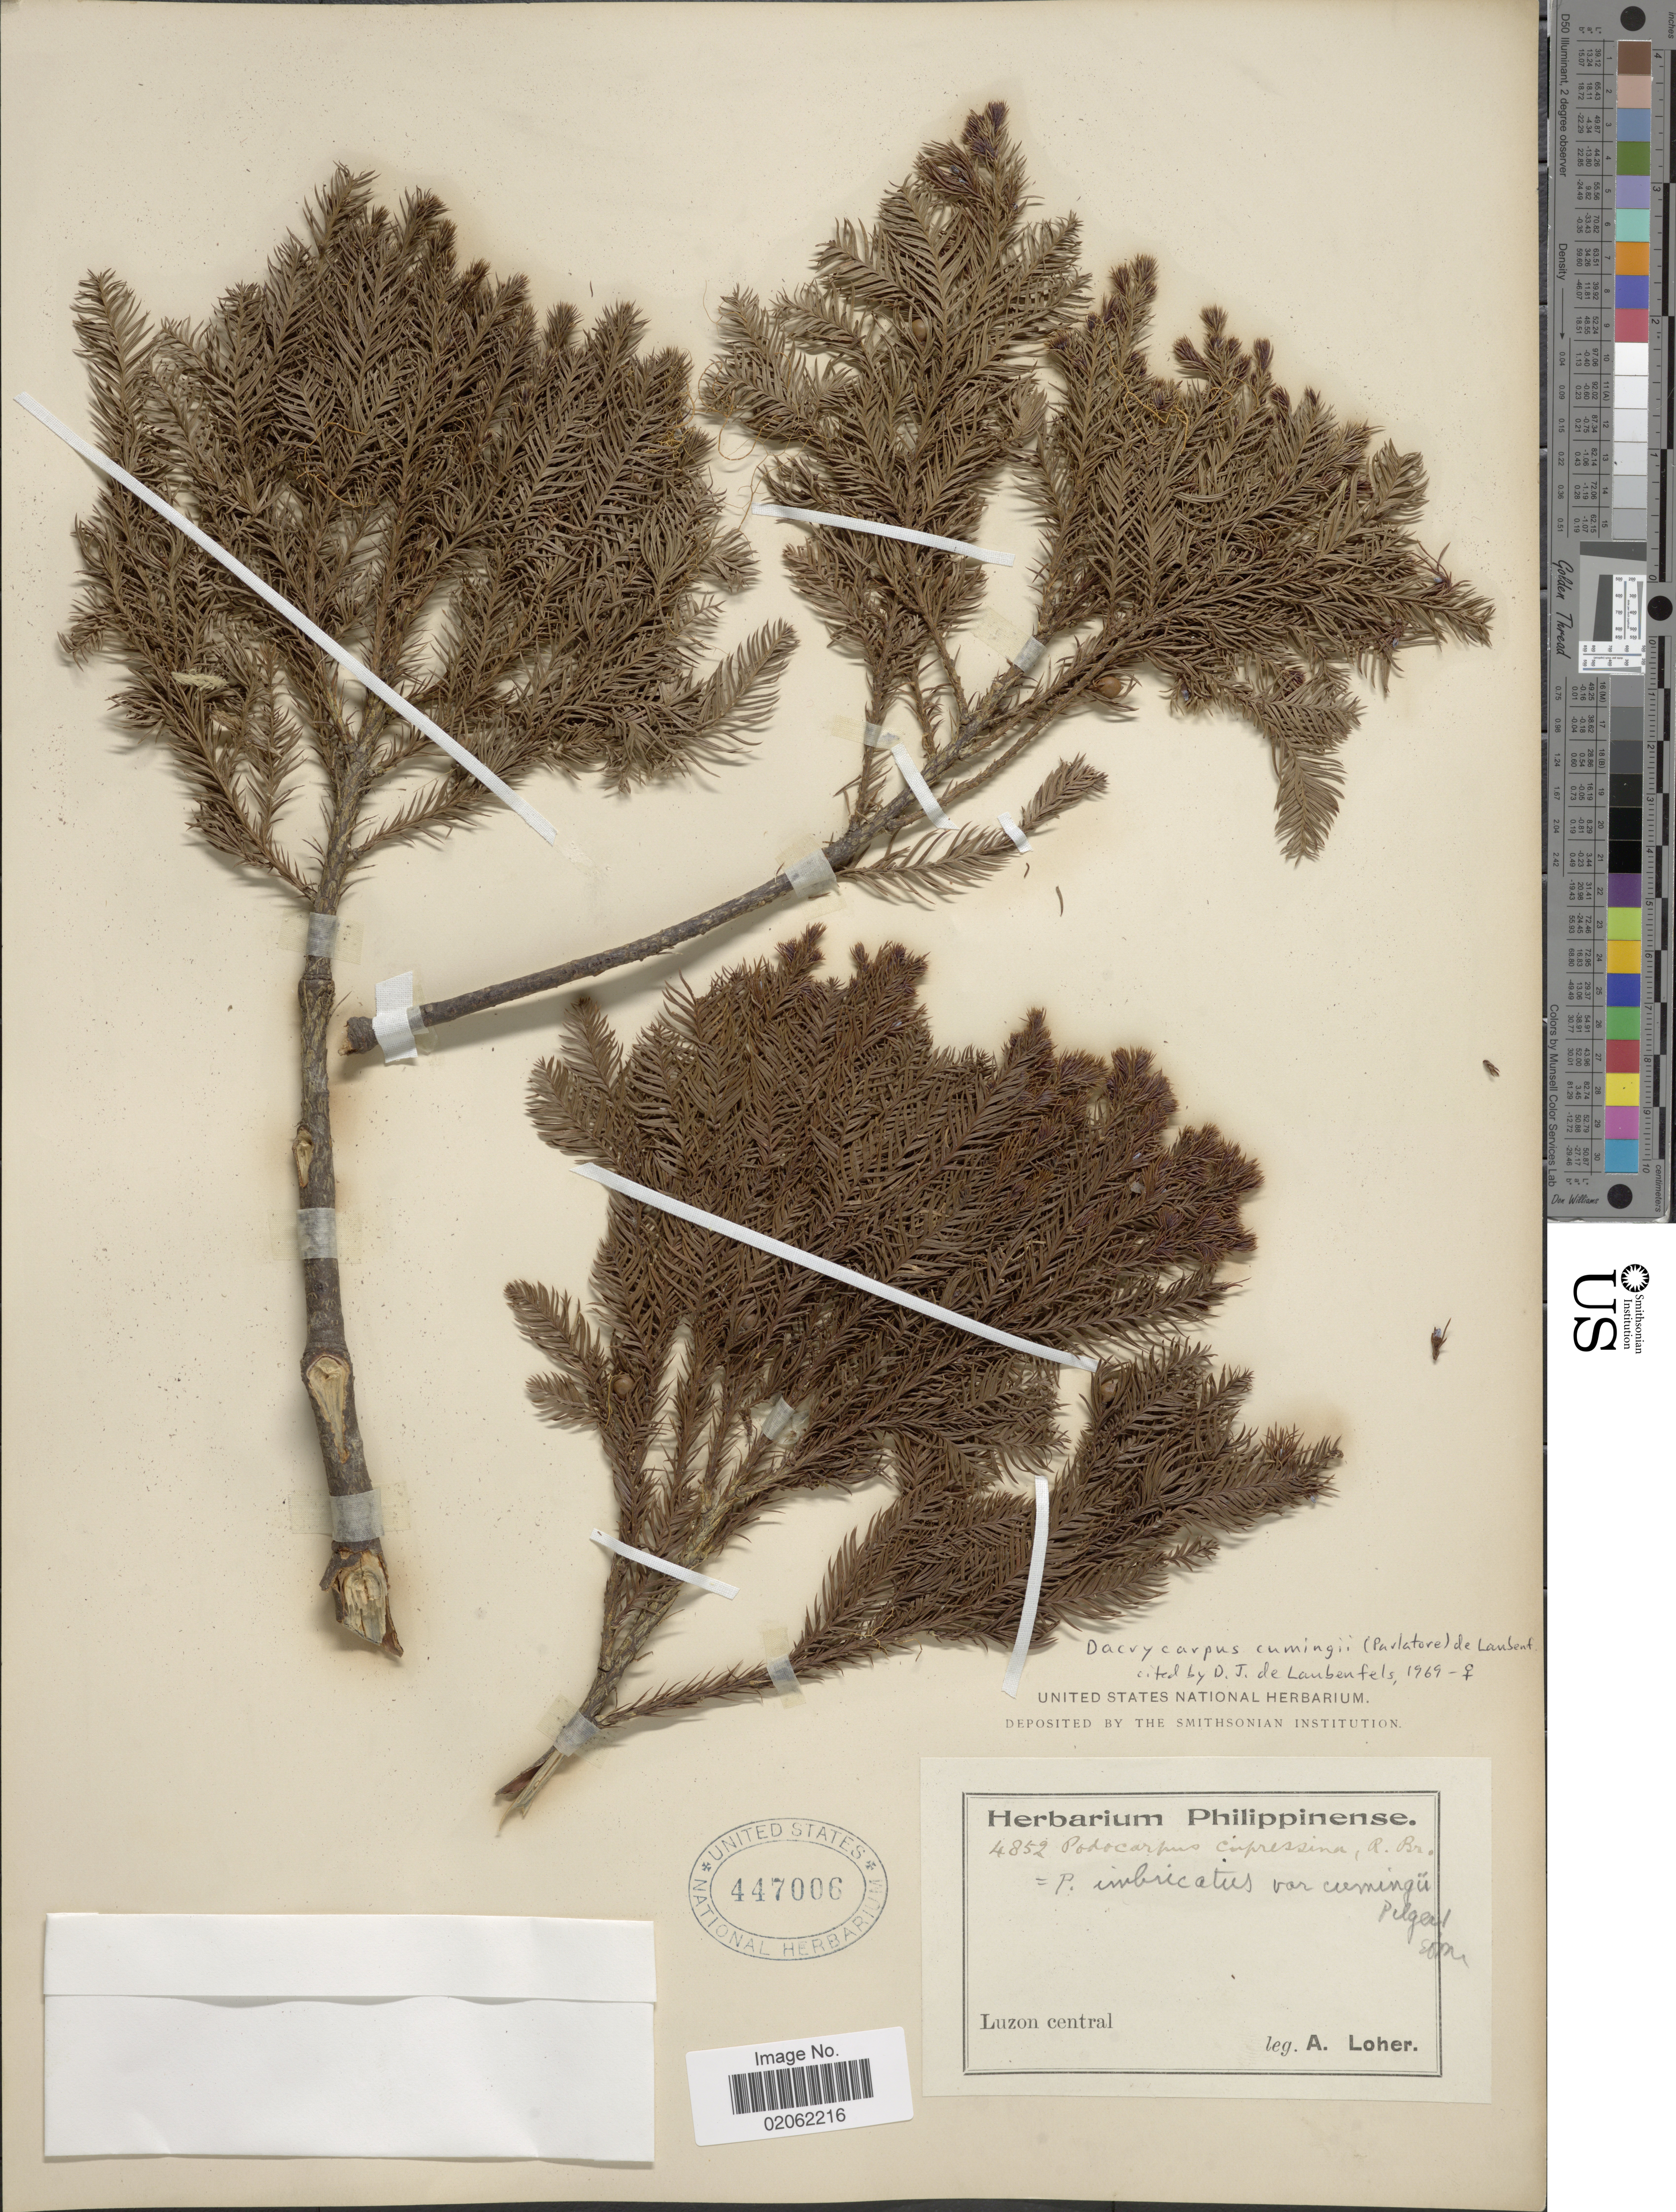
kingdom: Plantae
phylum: Tracheophyta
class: Pinopsida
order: Pinales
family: Podocarpaceae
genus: Dacrycarpus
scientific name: Dacrycarpus cumingii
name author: (Parl.) de Laub.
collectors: A. Loher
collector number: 4852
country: Philippines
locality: Luzon central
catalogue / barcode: US 447006